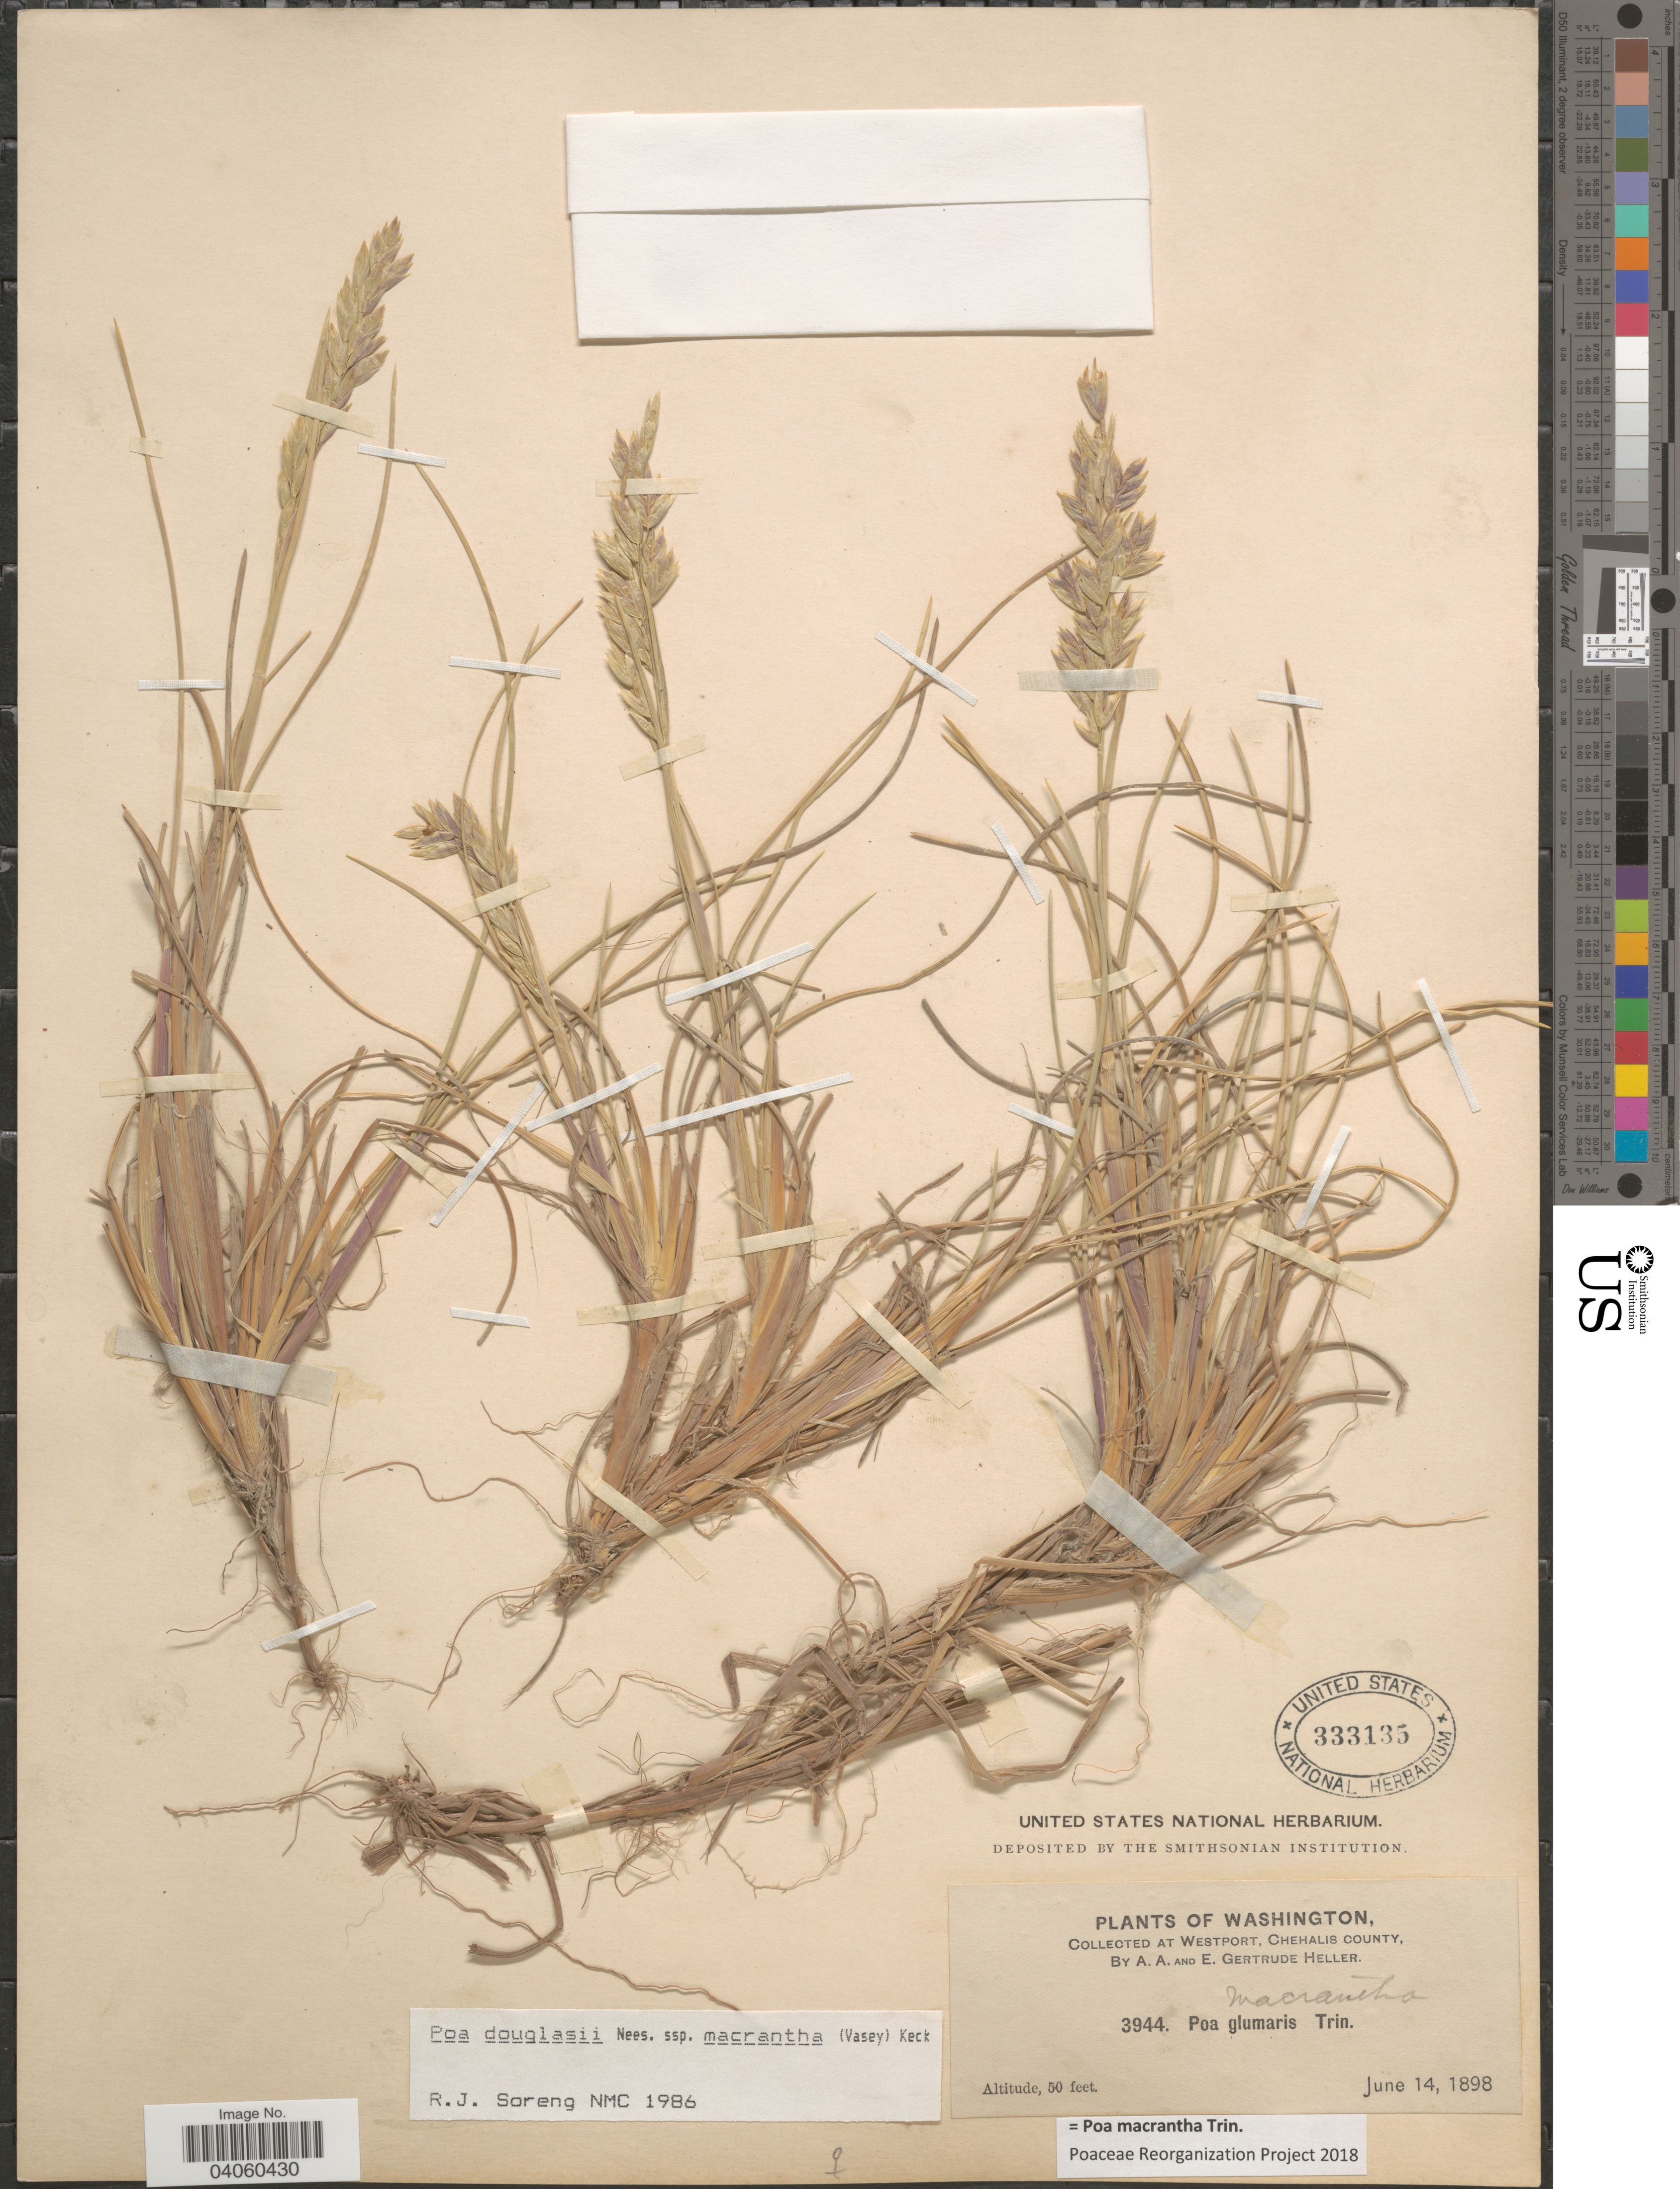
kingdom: Plantae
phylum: Tracheophyta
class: Liliopsida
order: Poales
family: Poaceae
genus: Poa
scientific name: Poa macrantha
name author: Vasey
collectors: A. A. Heller & E. G. Heller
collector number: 3944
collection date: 1898-06-14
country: United States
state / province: Washington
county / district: Grays Harbor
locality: At Westport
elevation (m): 15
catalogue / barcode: US 333135